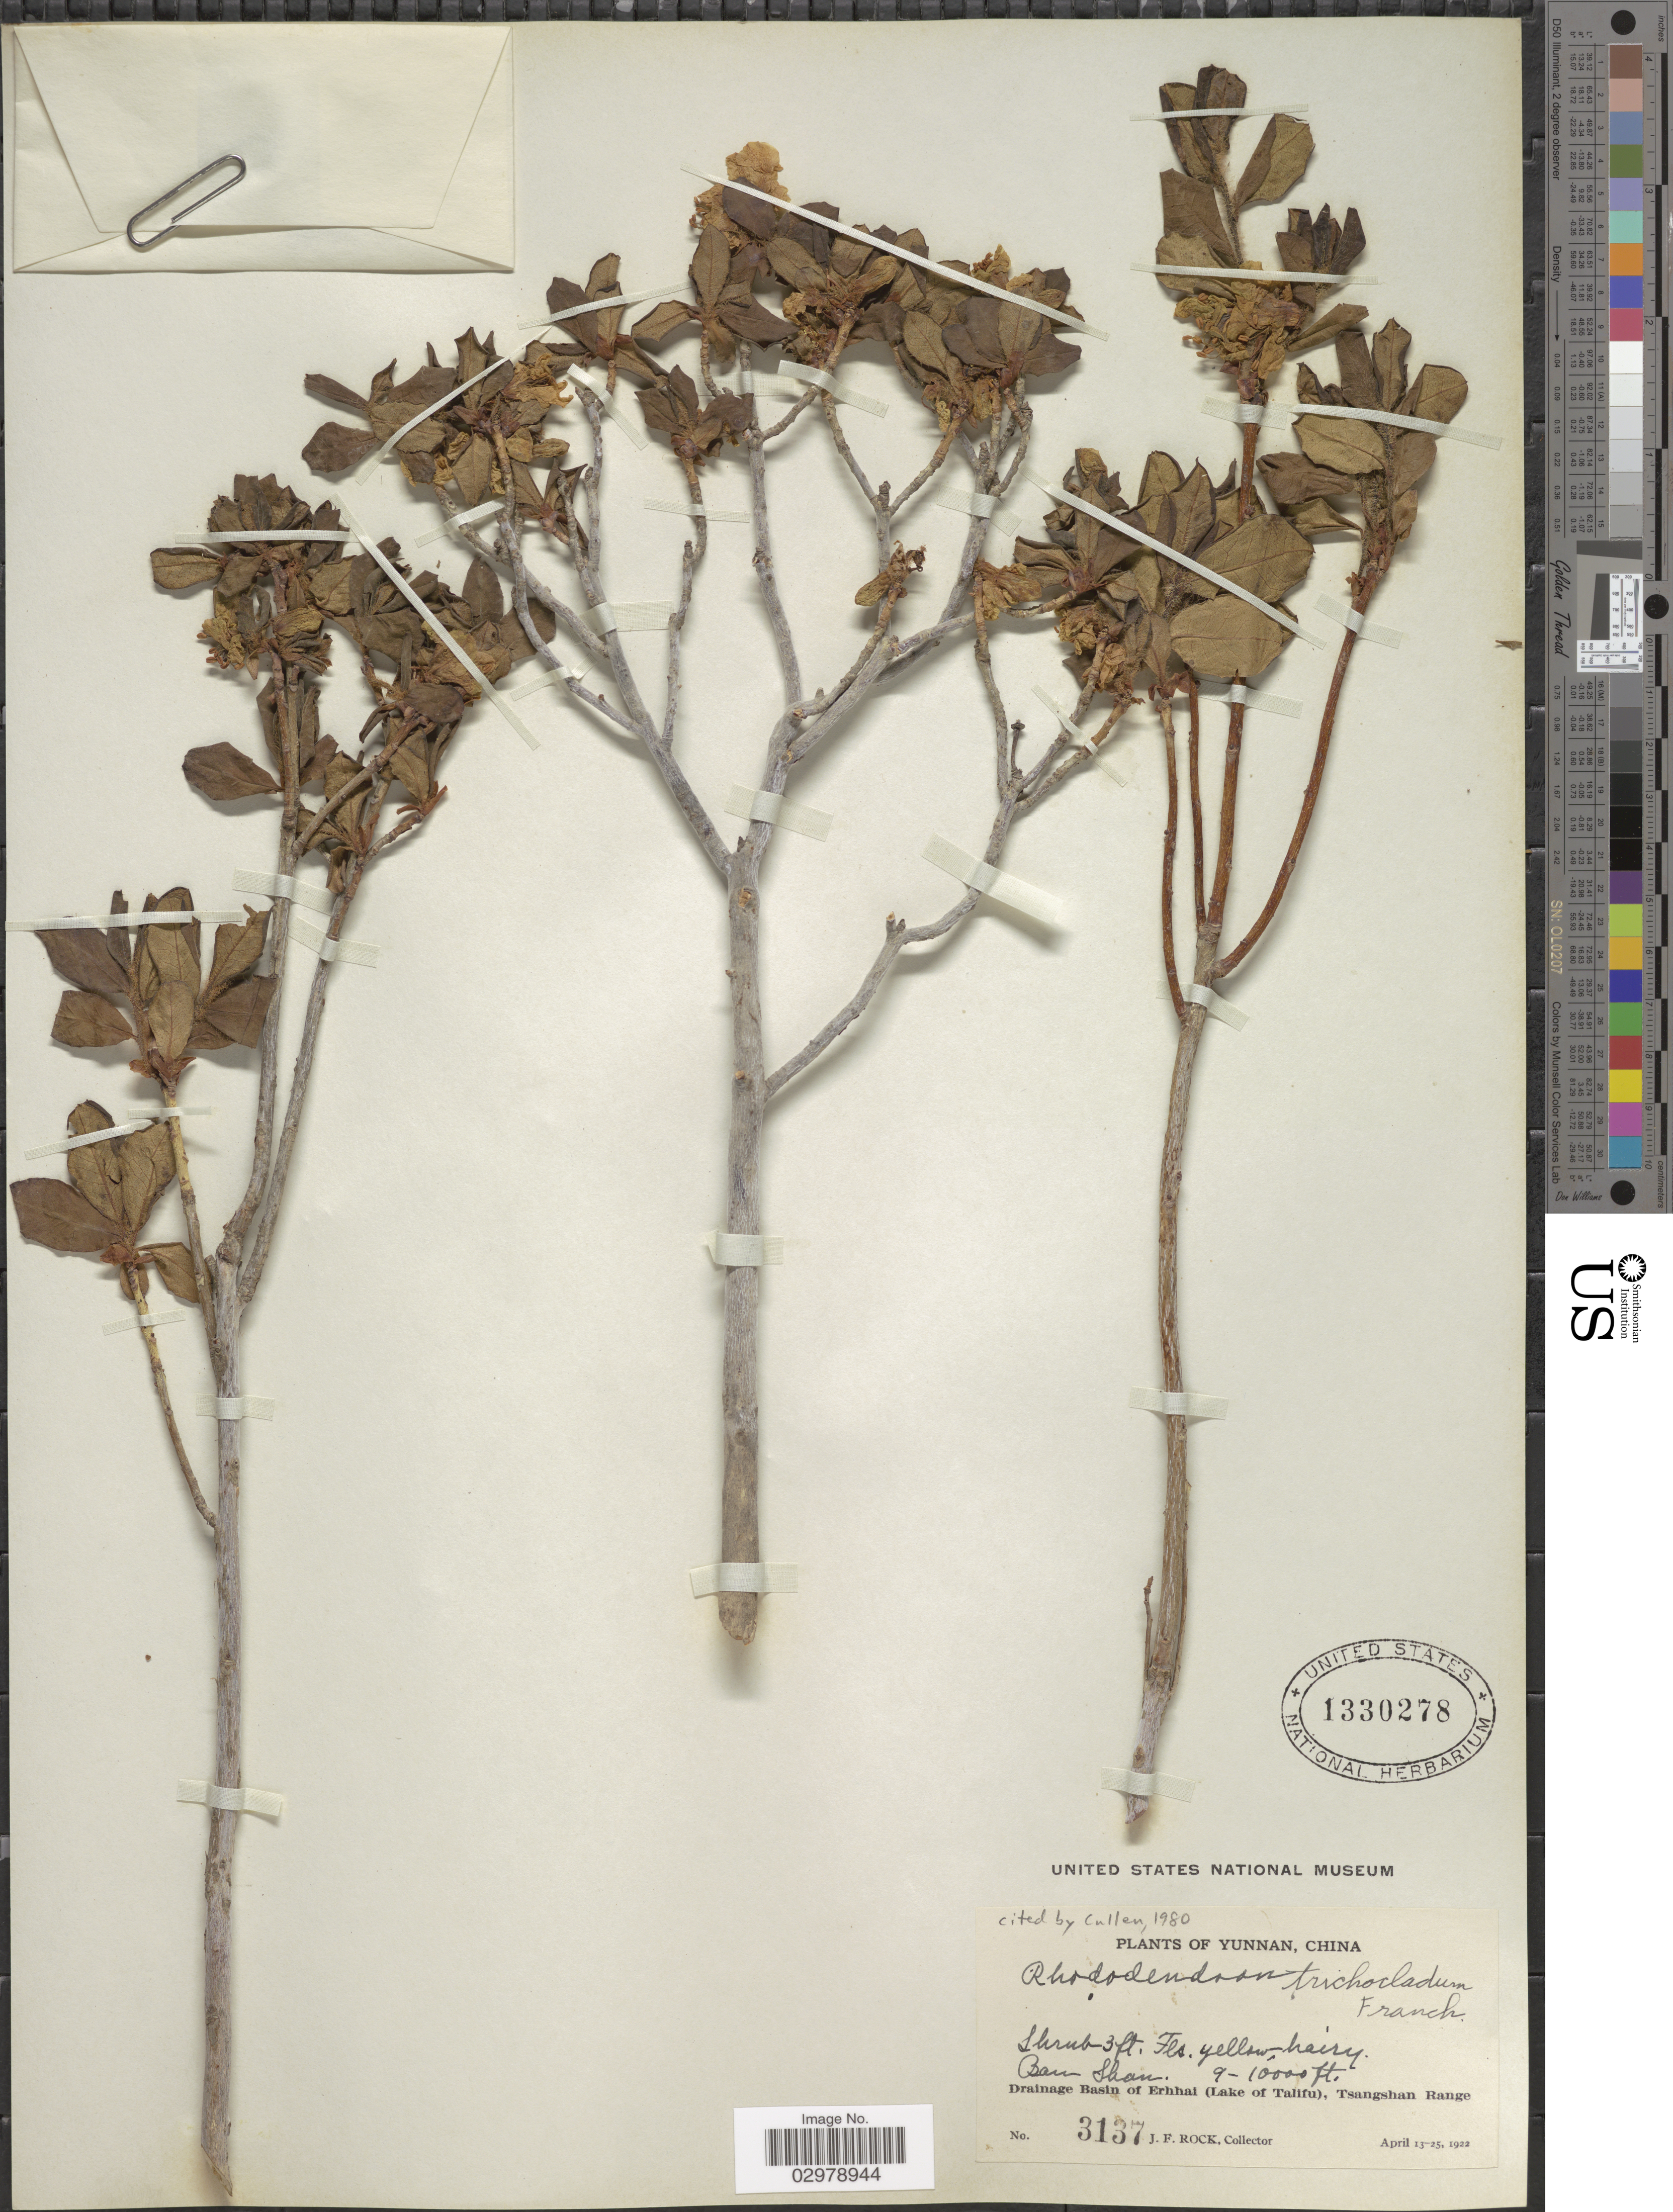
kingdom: Plantae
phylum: Tracheophyta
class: Magnoliopsida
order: Ericales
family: Ericaceae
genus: Rhododendron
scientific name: Rhododendron trichocladum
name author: Franch.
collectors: J. Rock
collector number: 3137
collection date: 1922-04-13/1922-04-25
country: China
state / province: Yunnan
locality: Ban Shan. Drainage Basin of Erhhal (Lake of Talifu), Tsangshan Range.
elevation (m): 2743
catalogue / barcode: US 1330278